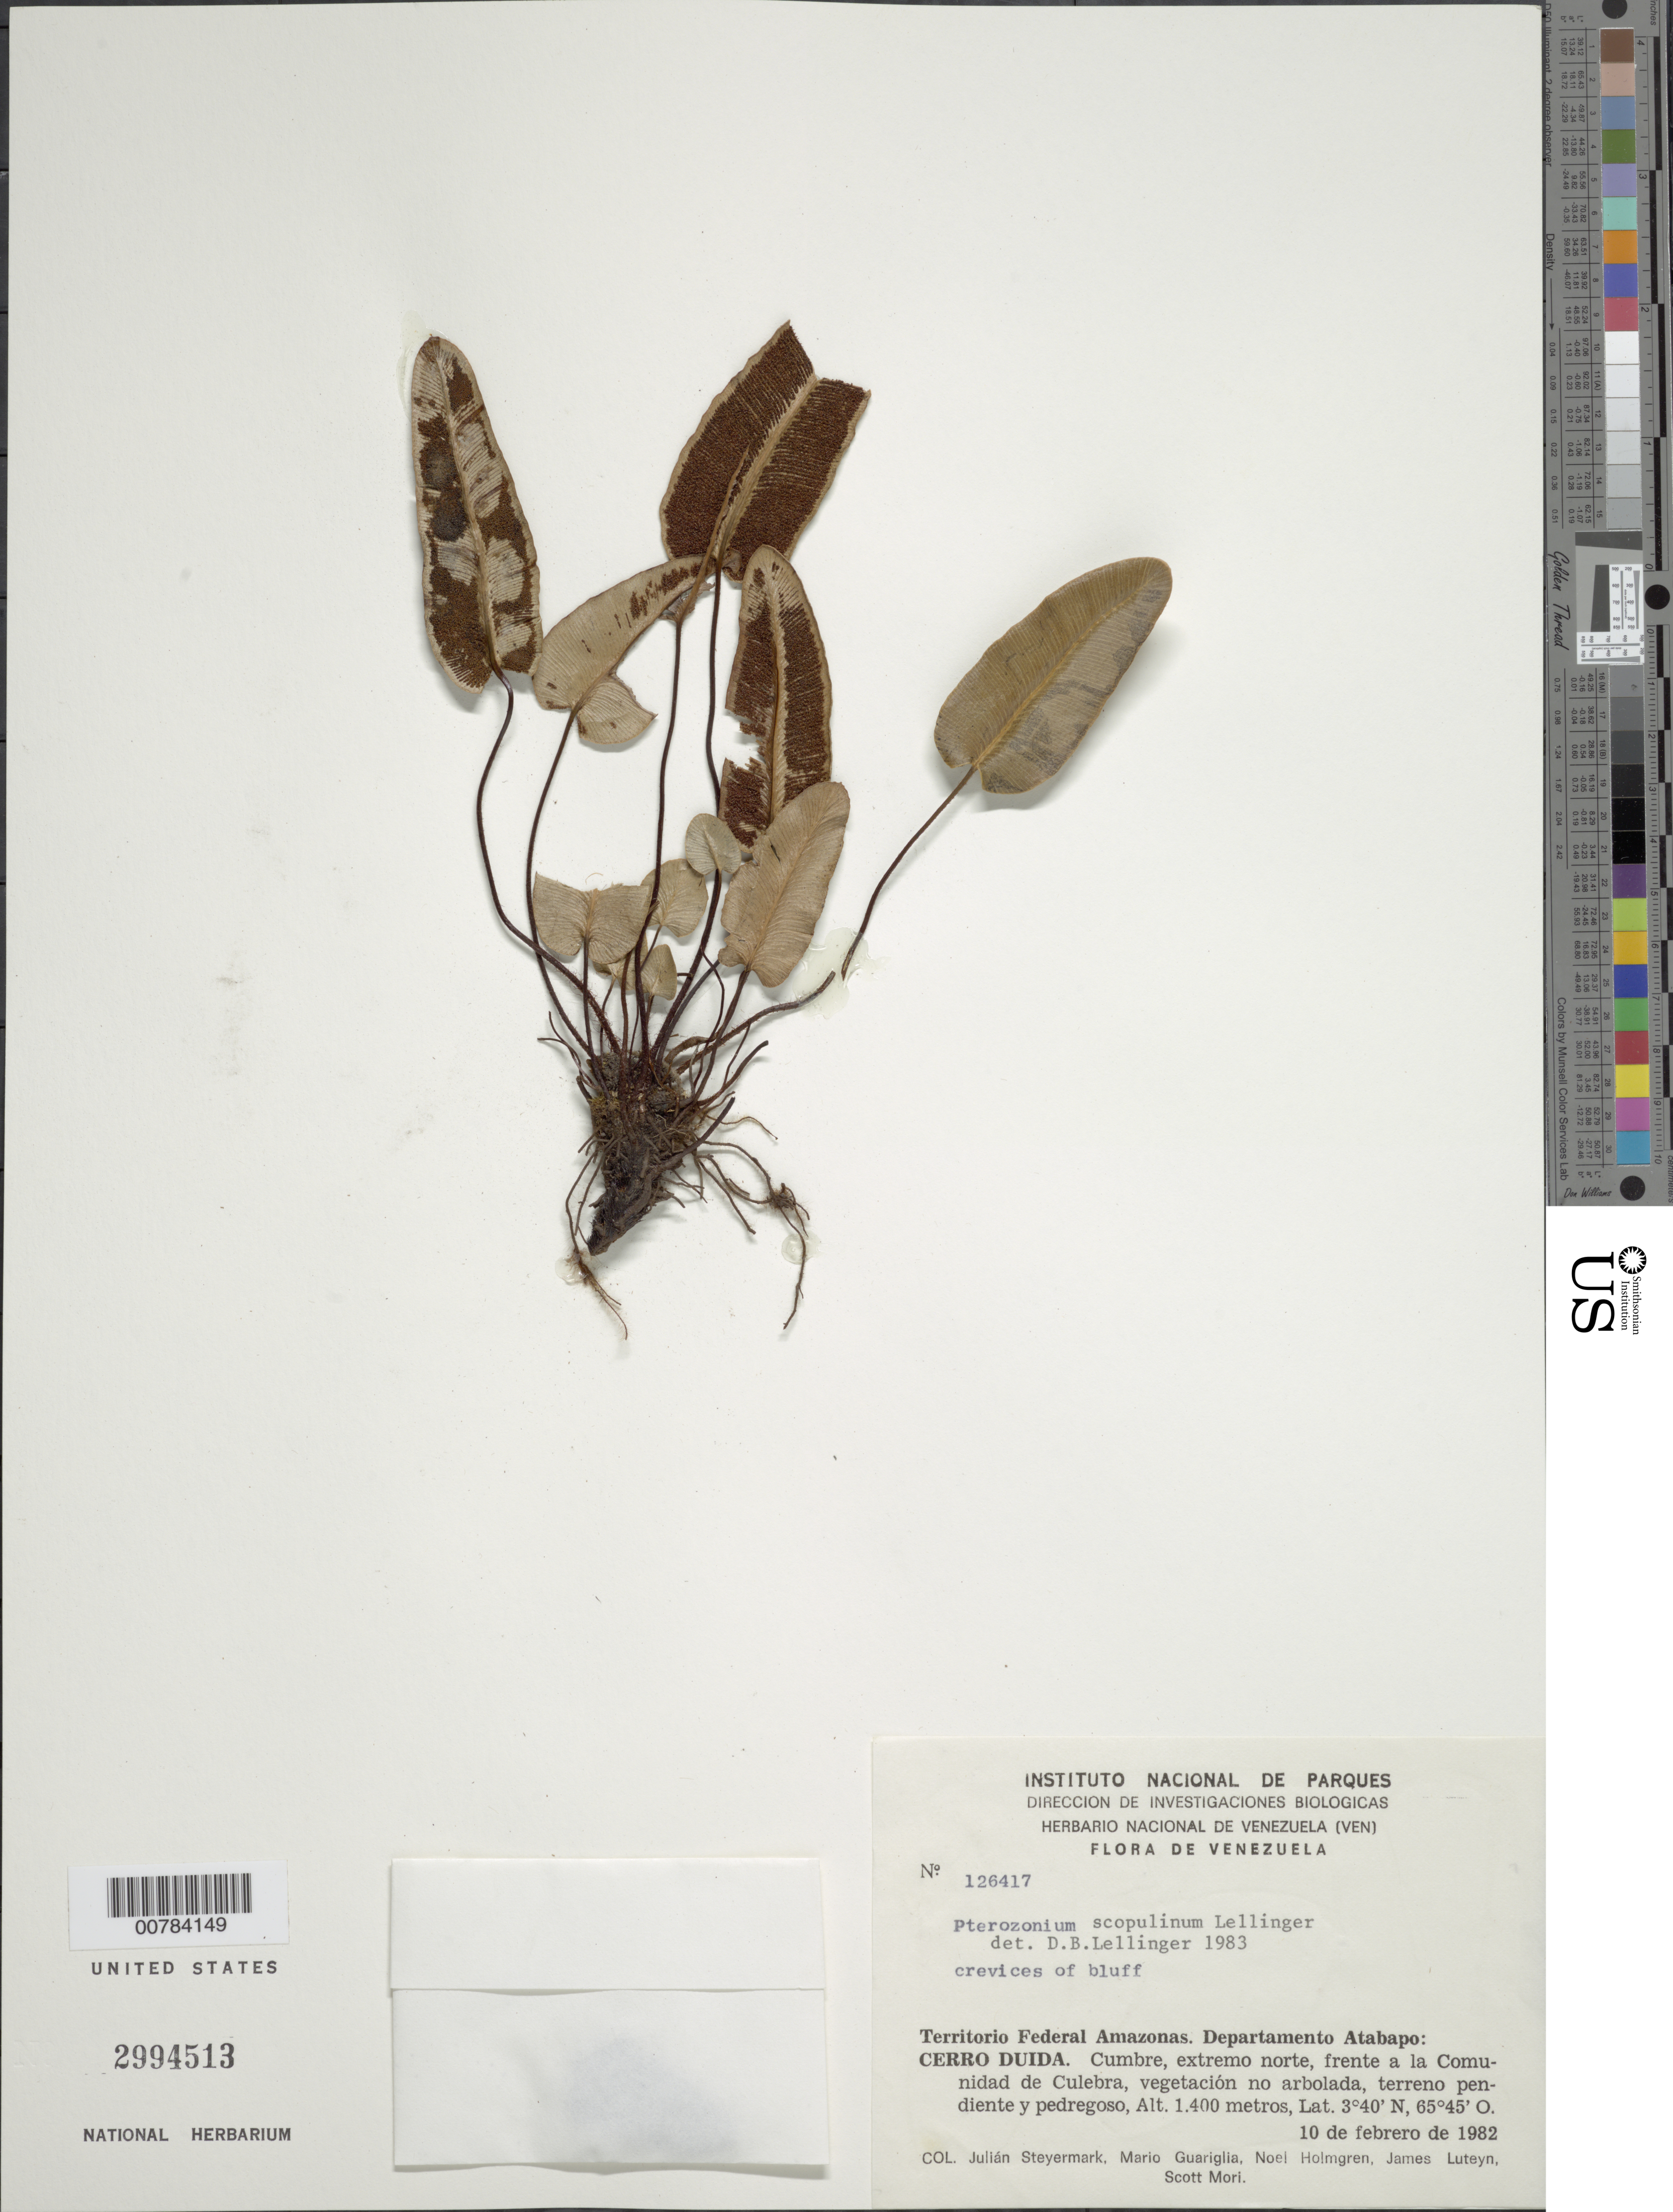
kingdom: Plantae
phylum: Tracheophyta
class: Polypodiopsida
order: Polypodiales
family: Pteridaceae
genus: Pterozonium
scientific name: Pterozonium scopulinum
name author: Lellinger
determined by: Lellinger, David B., (BOT), Smithsonian Institution - National Museum of Natural History (UNITED STATES)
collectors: J. Steyermark, M. Guariglia P., N. H. Holmgren, J. L. Luteyn & S. Mori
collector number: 126417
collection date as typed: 10-Feb-82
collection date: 1982-02-10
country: Venezuela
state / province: Amazonas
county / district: Atabapo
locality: Cerro Duida, Extremo Norte, frente a la Comunidad de Culebra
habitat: Cumbre, vegetación no arbolada, terreno pendiente y pedregoso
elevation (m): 1400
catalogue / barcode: US 2994513